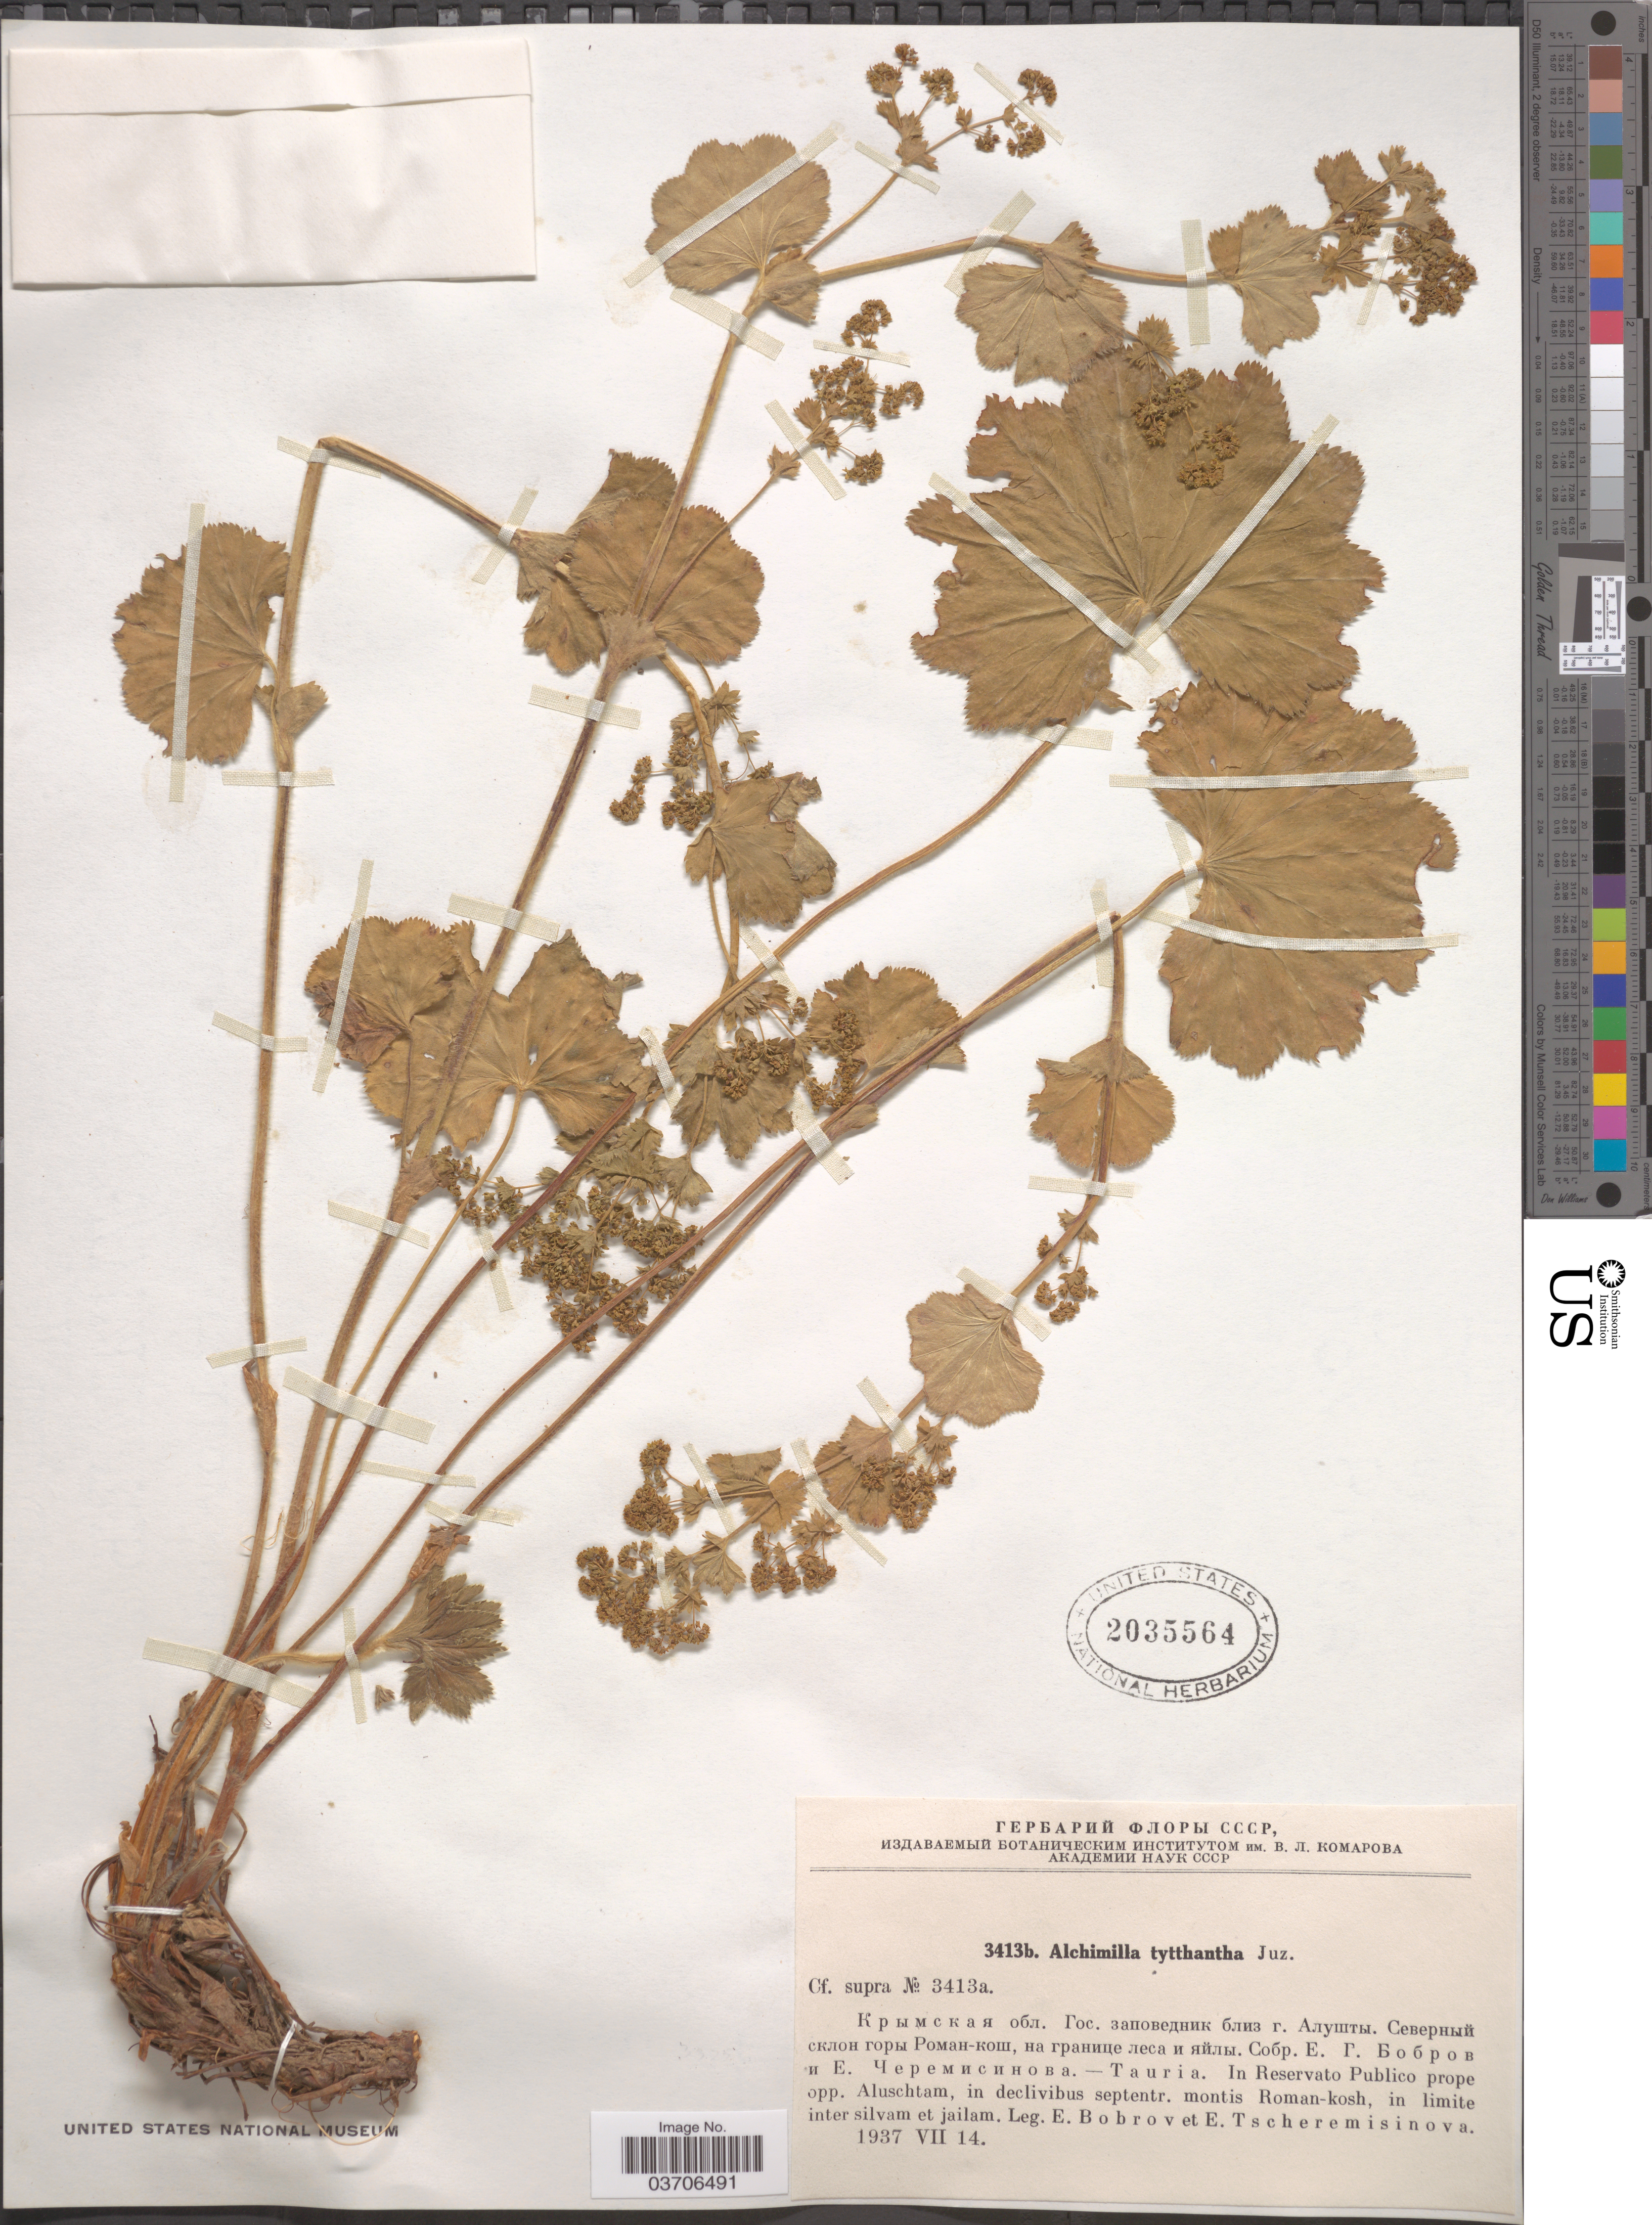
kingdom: Plantae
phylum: Tracheophyta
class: Magnoliopsida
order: Rosales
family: Rosaceae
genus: Alchemilla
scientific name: Alchemilla tytthantha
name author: Juz.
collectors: E. Bobrov & E. Tscheremisinova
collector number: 3413b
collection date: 1937-07-14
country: Ukraine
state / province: Crimea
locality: Tauria. In Reservato Publico prope opp. Aluschtam, in declivibus septentr. montis Roman-kosh, in limite inter silvam et jailam.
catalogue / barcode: US 2035564